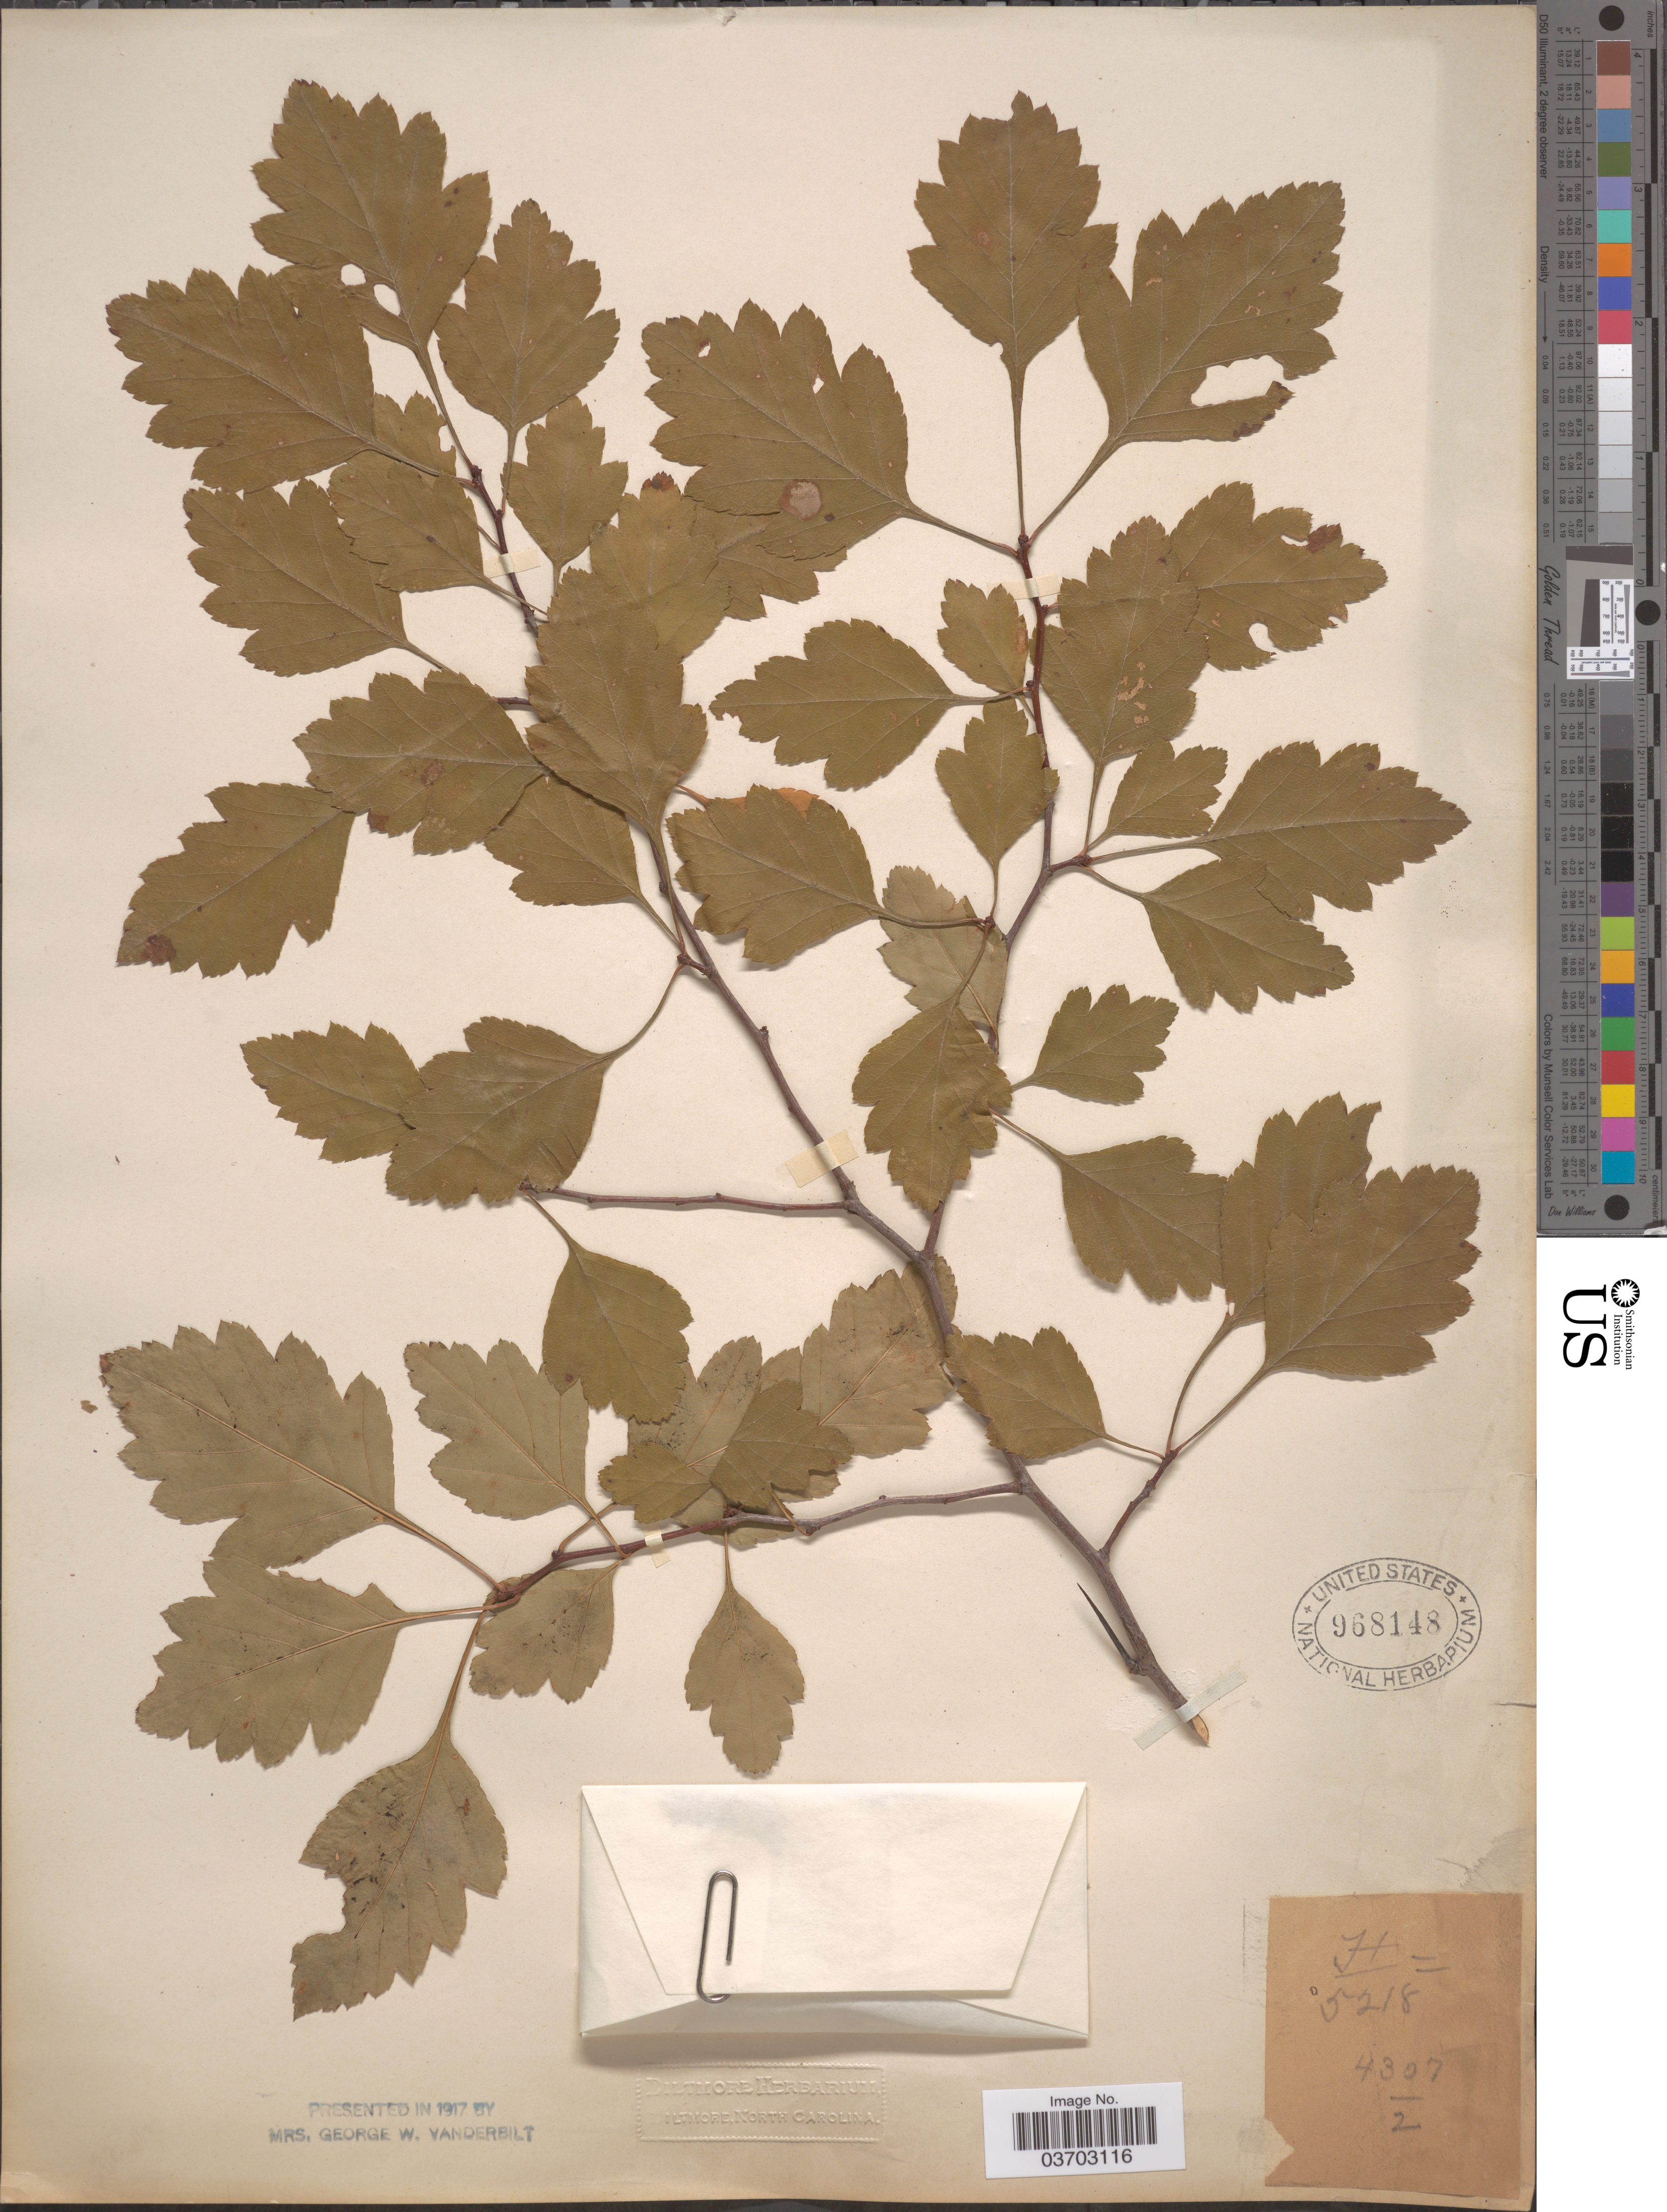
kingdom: Plantae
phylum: Tracheophyta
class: Magnoliopsida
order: Rosales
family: Rosaceae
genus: Crataegus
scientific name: Crataegus sp.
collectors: ex herb. Biltmore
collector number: H/5218=4307/2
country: United States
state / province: North Carolina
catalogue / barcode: US 968148